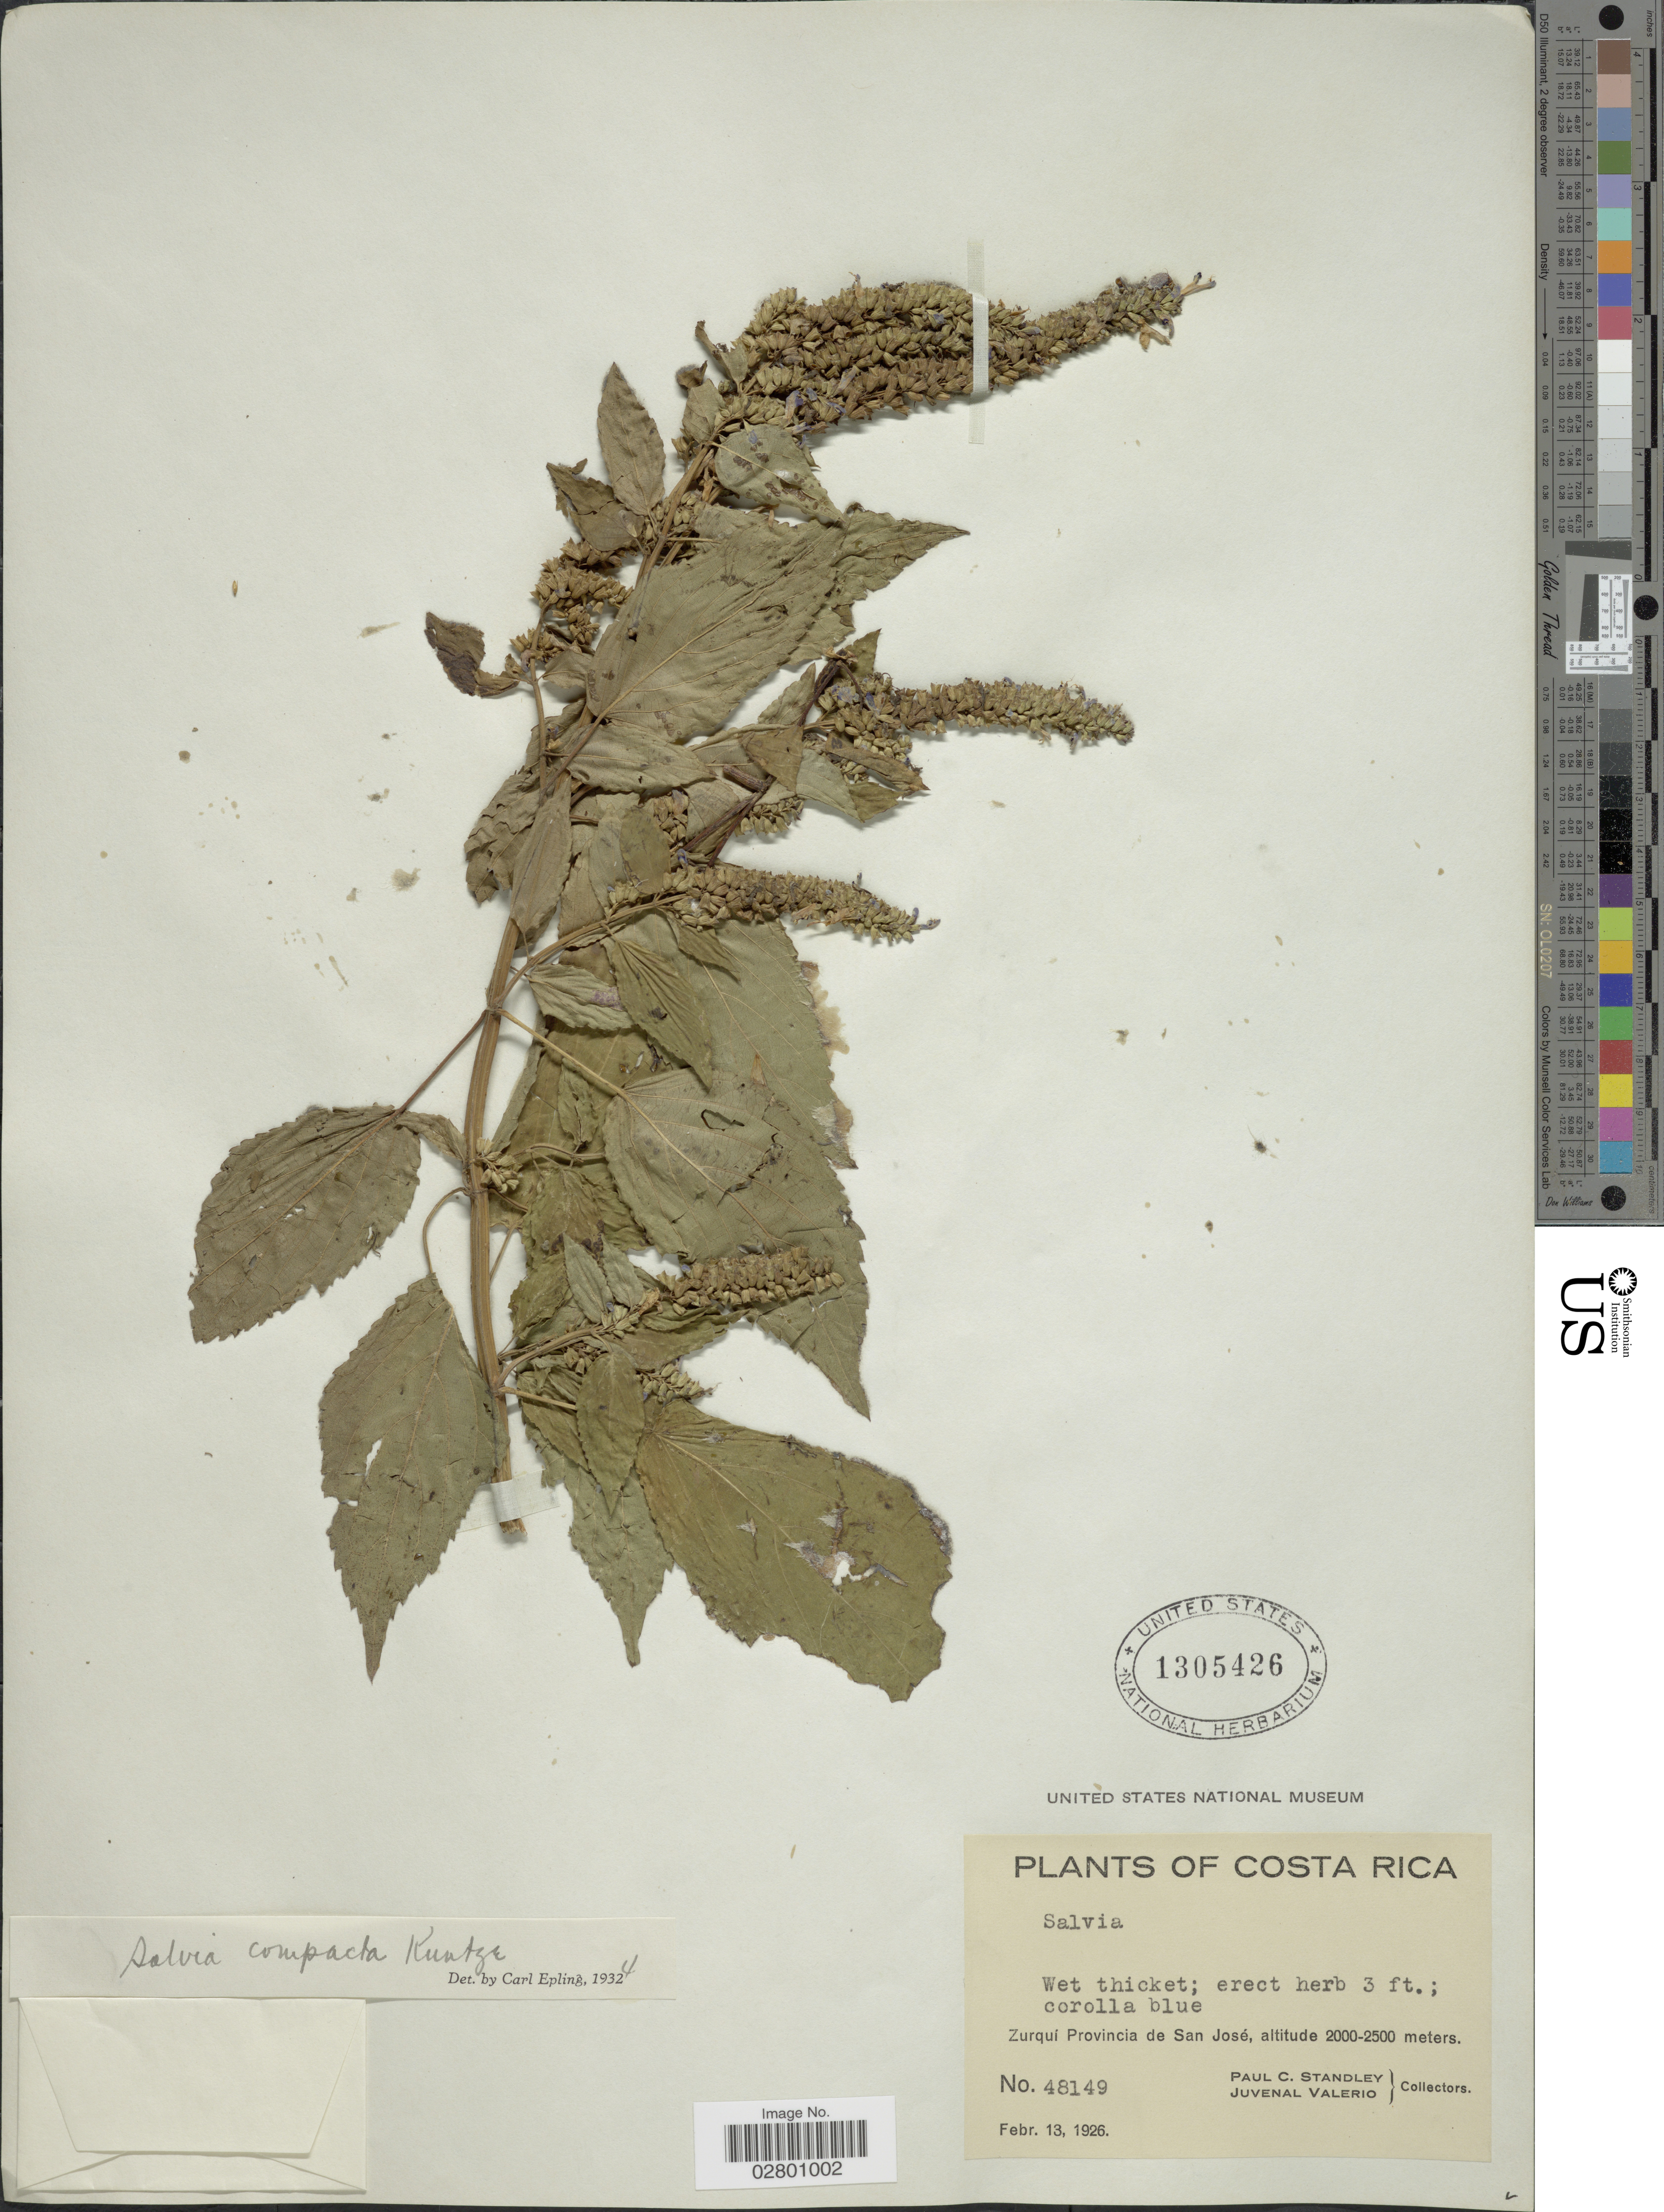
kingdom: Plantae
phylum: Tracheophyta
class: Magnoliopsida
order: Lamiales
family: Lamiaceae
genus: Salvia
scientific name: Salvia compacta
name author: Kuntze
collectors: P. C. Standley & J. Valerio R.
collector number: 48149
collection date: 1926-02-13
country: Costa Rica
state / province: San José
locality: Zurquí Provincia de San José.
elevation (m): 2000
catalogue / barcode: US 1305426